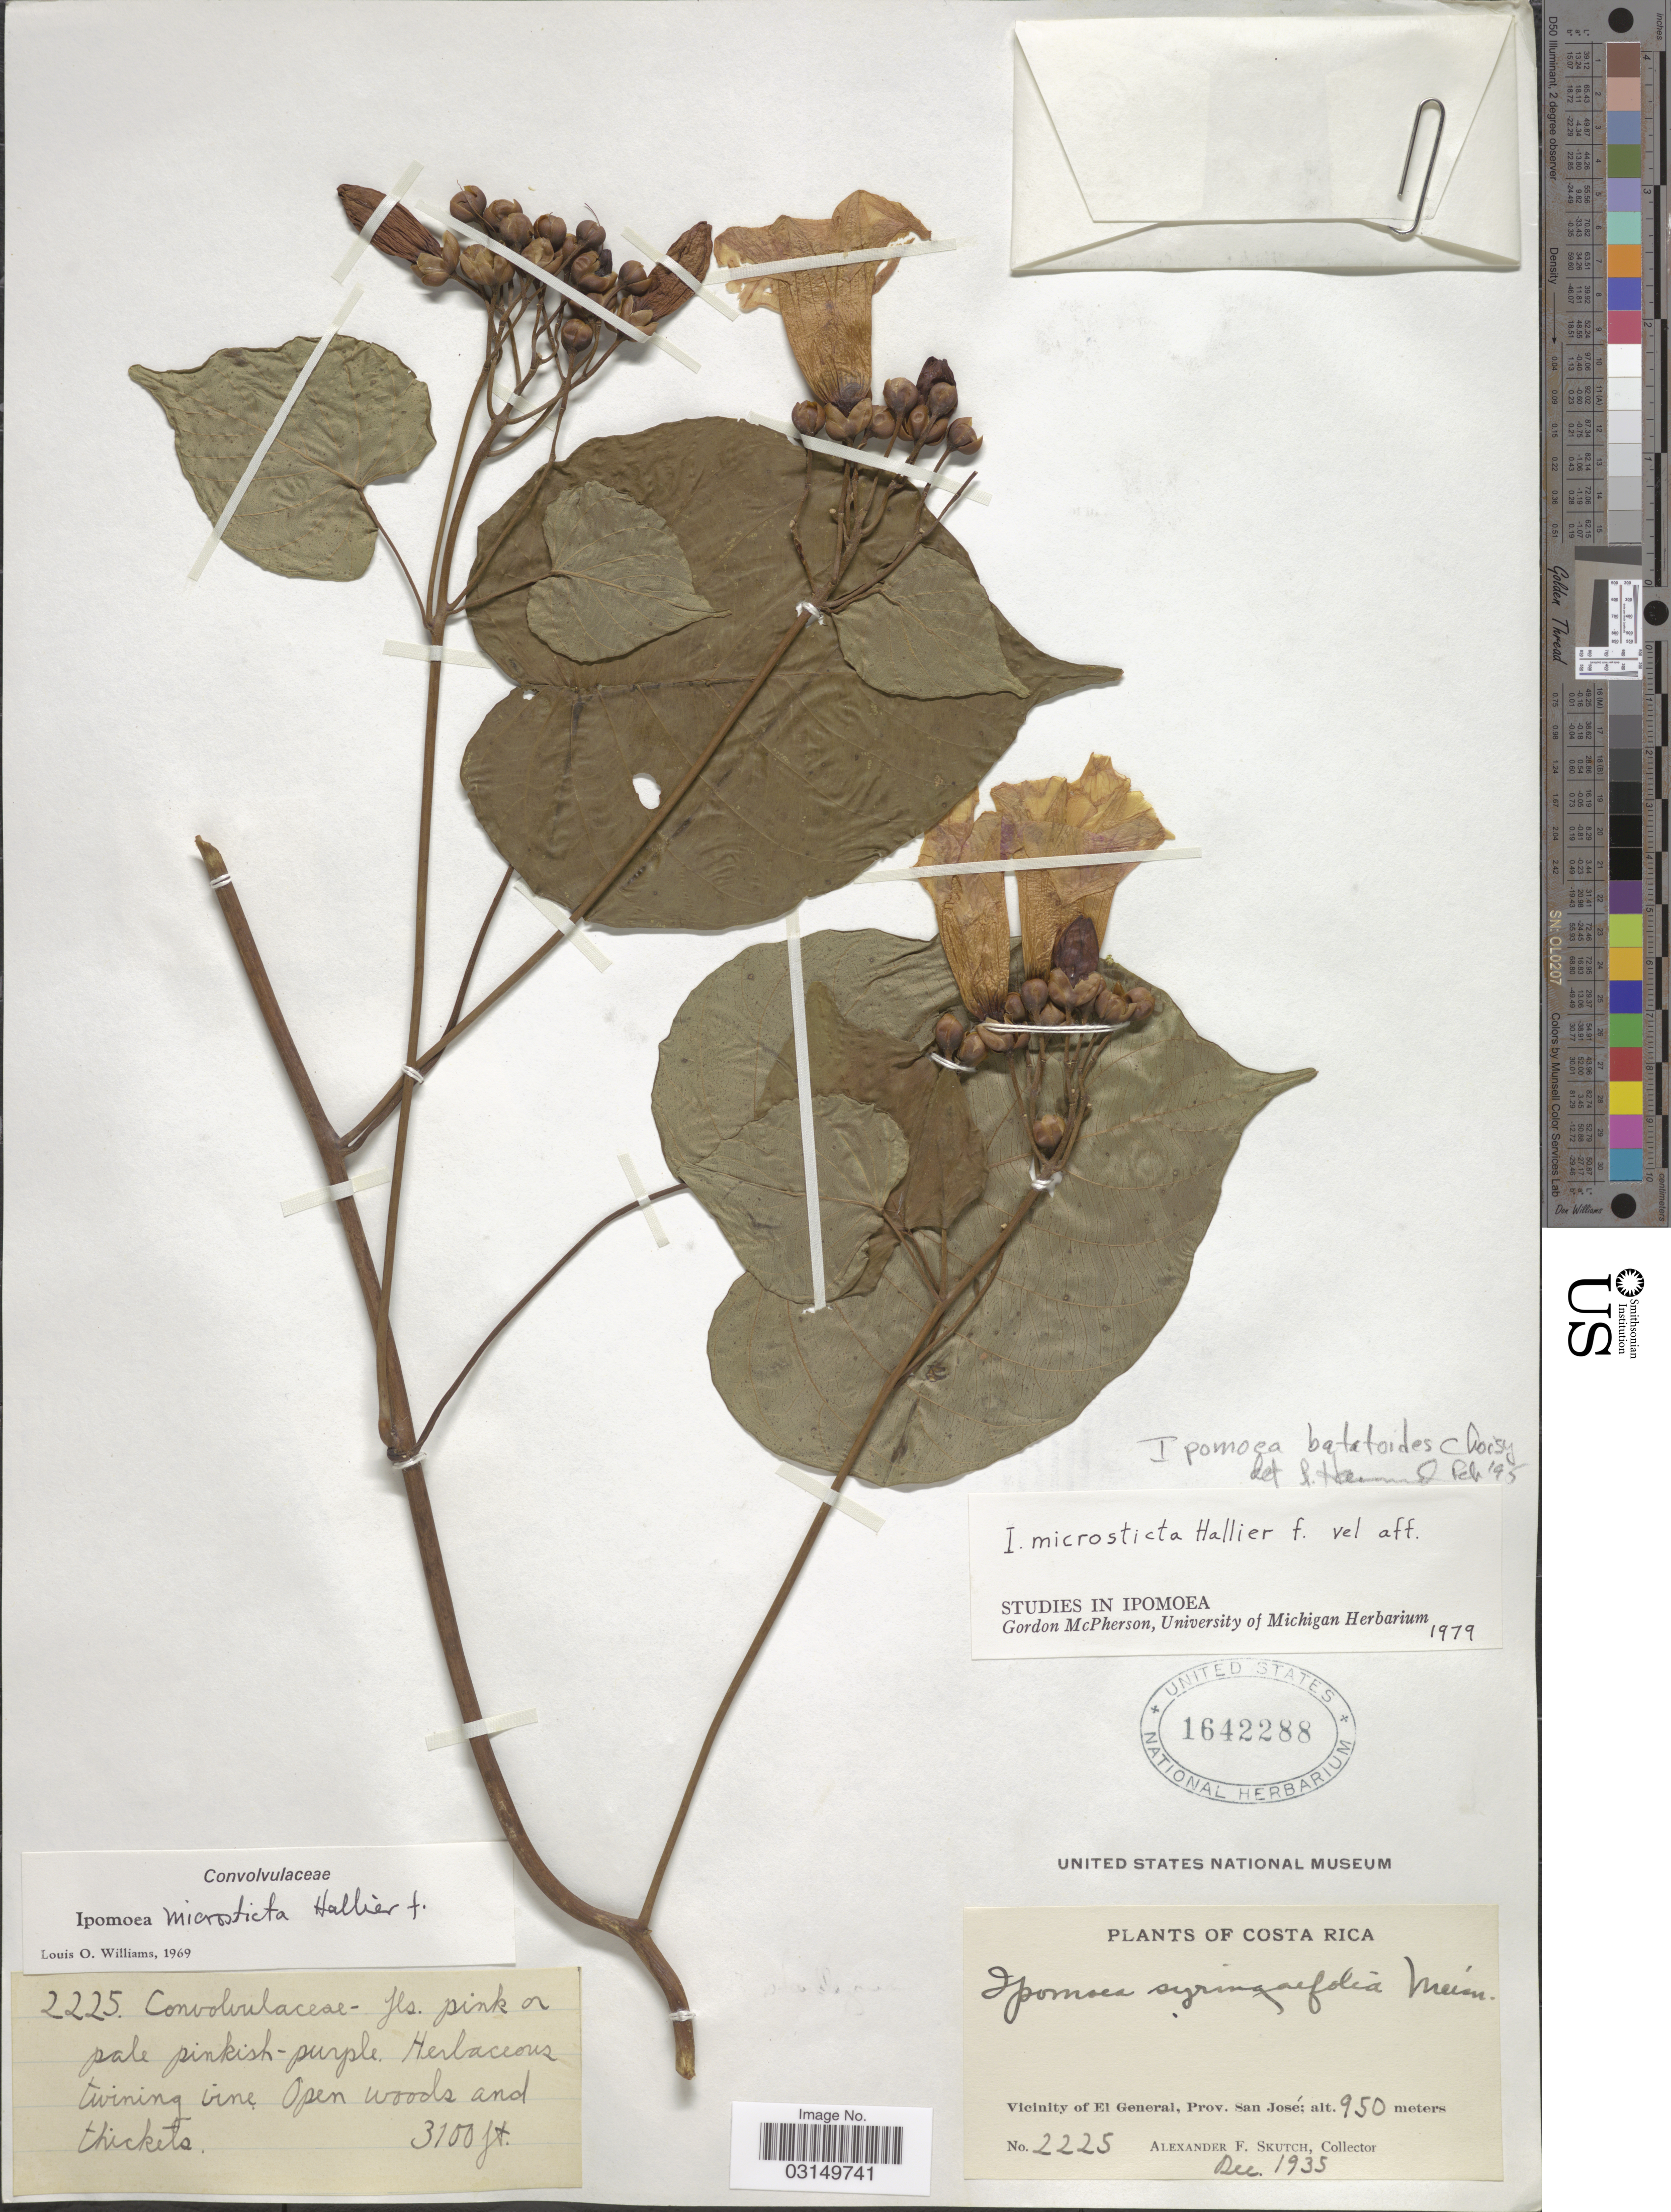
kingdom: Plantae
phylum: Tracheophyta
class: Magnoliopsida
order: Solanales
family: Convolvulaceae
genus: Ipomoea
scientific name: Ipomoea batatoides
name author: Choisy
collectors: A. F. Skutch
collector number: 2225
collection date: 1935-12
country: Costa Rica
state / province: San José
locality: Vicinity of El General, Prov. San José.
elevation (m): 950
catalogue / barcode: US 1642288